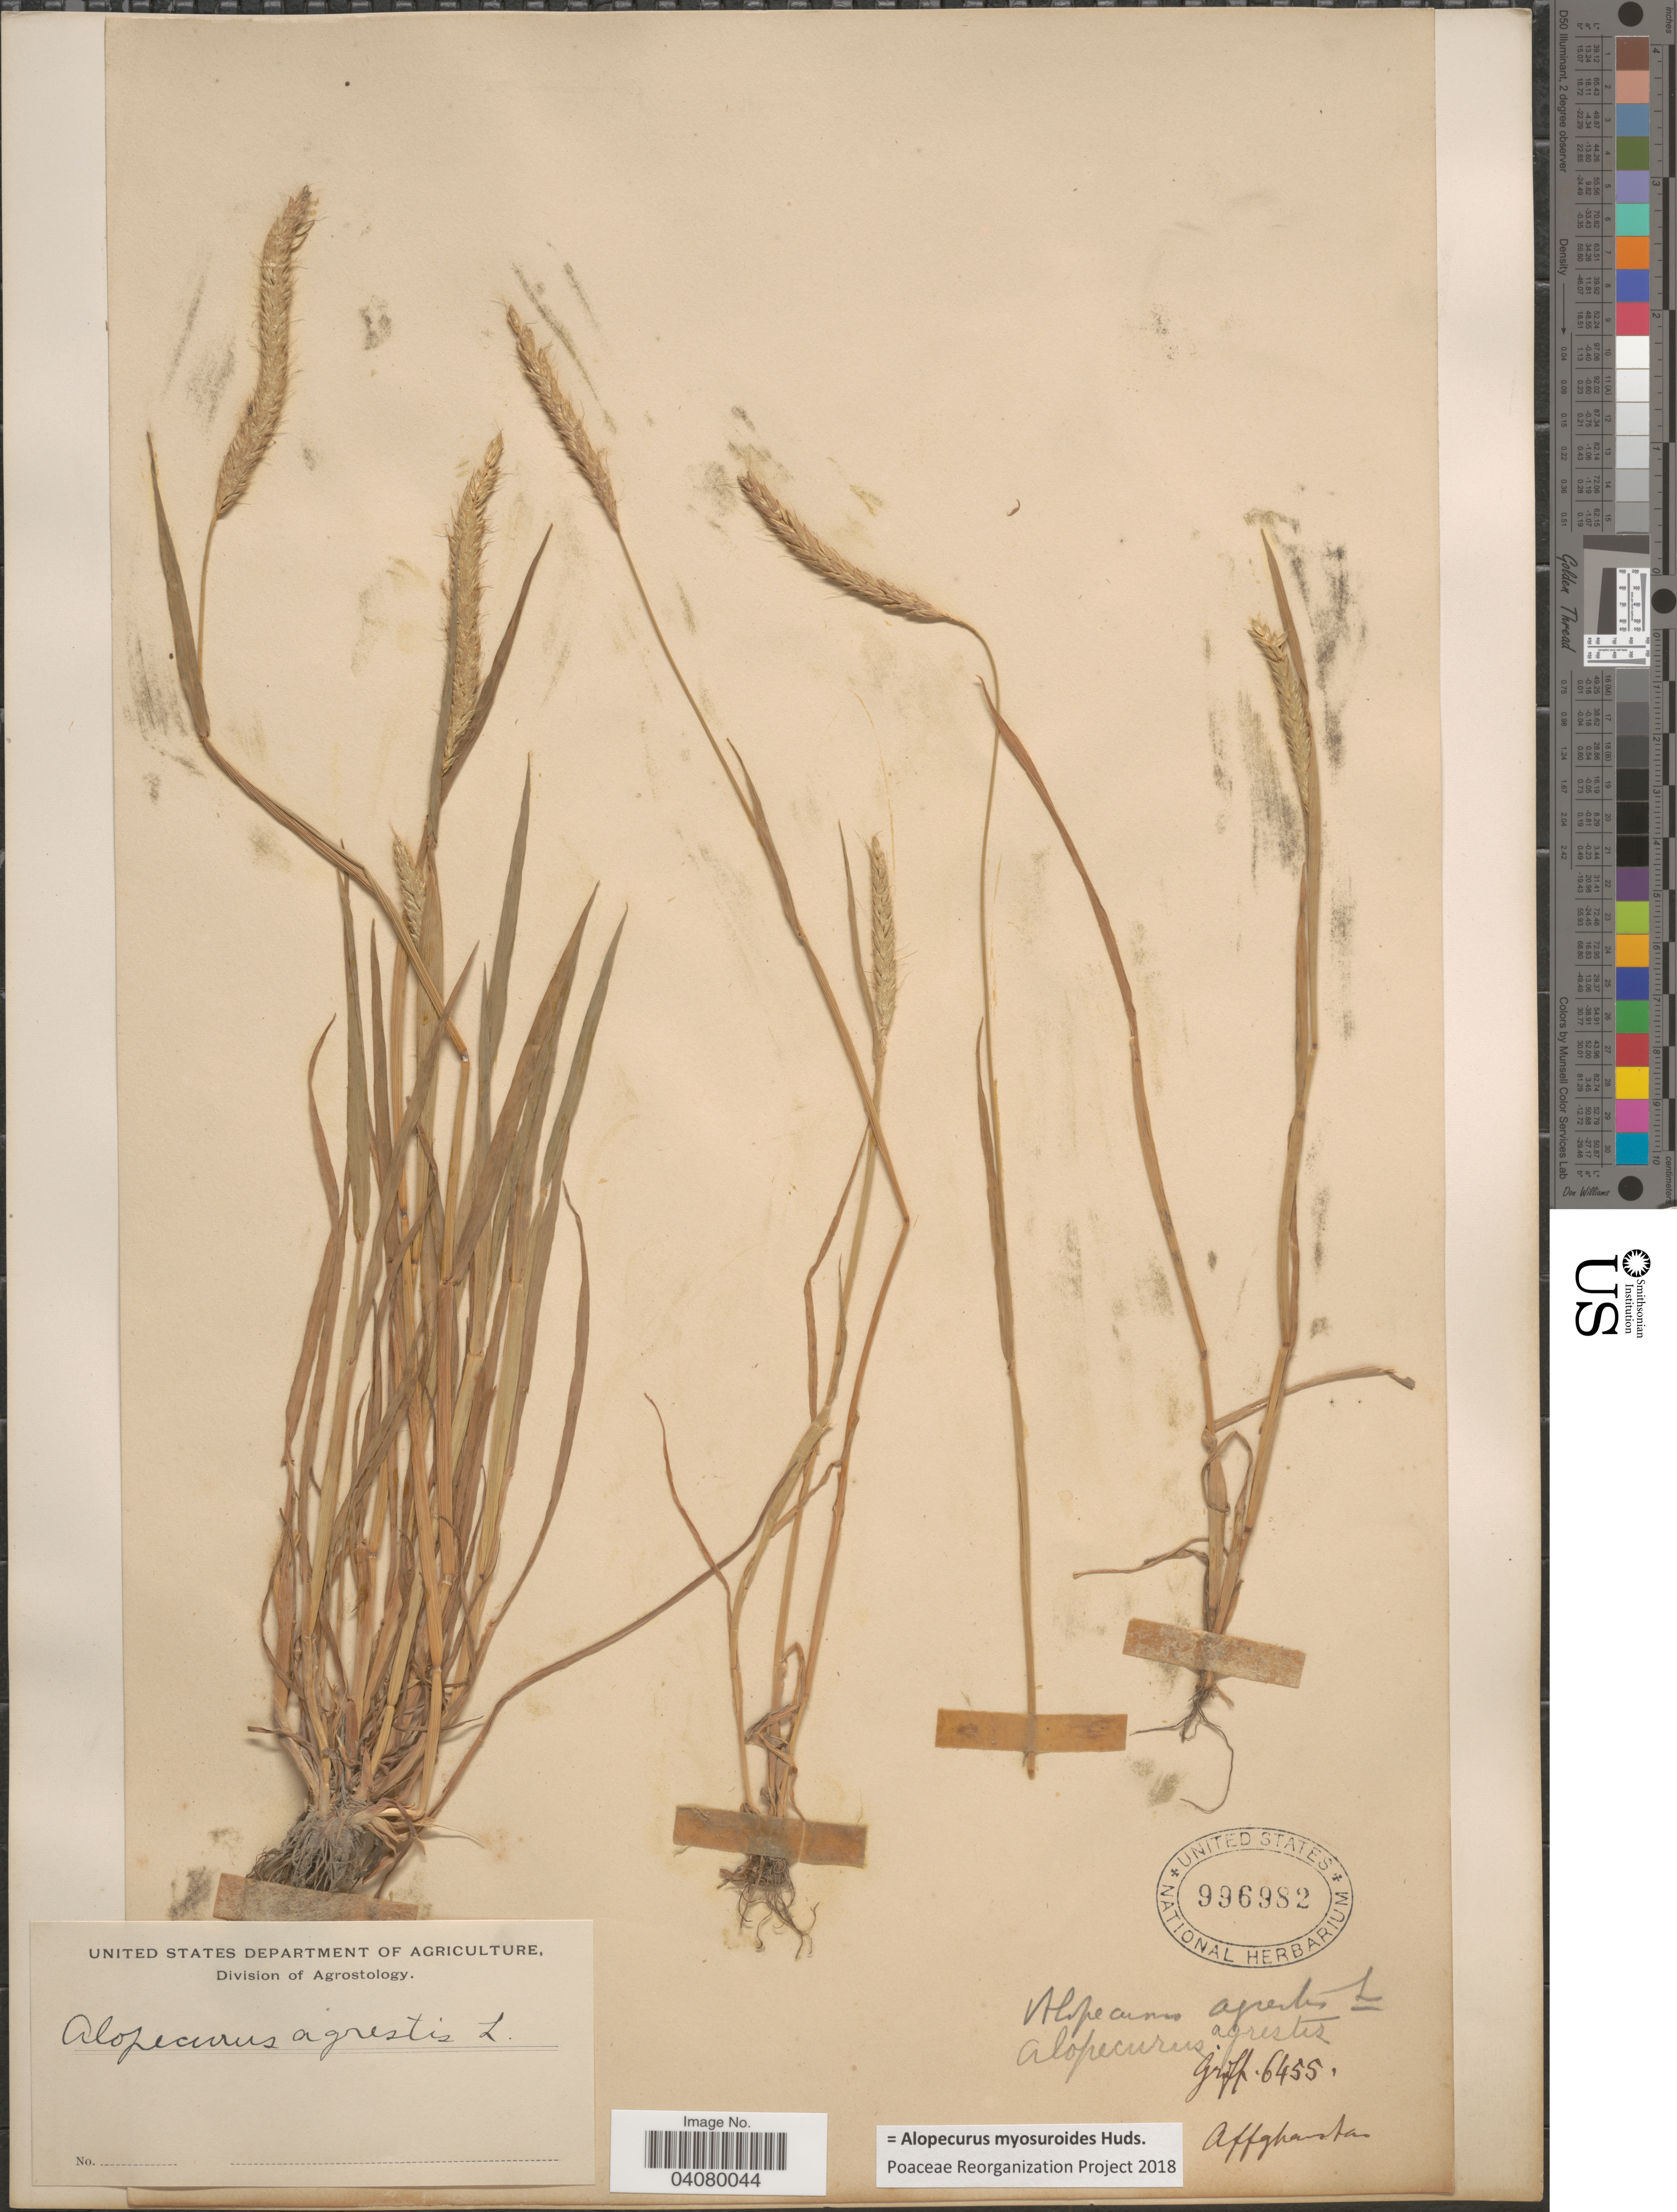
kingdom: Plantae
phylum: Tracheophyta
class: Liliopsida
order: Poales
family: Poaceae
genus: Alopecurus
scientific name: Alopecurus myosuroides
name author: Huds.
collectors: -. Griffith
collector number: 6455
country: Afghanistan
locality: Affghanistan.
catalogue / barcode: US 996982